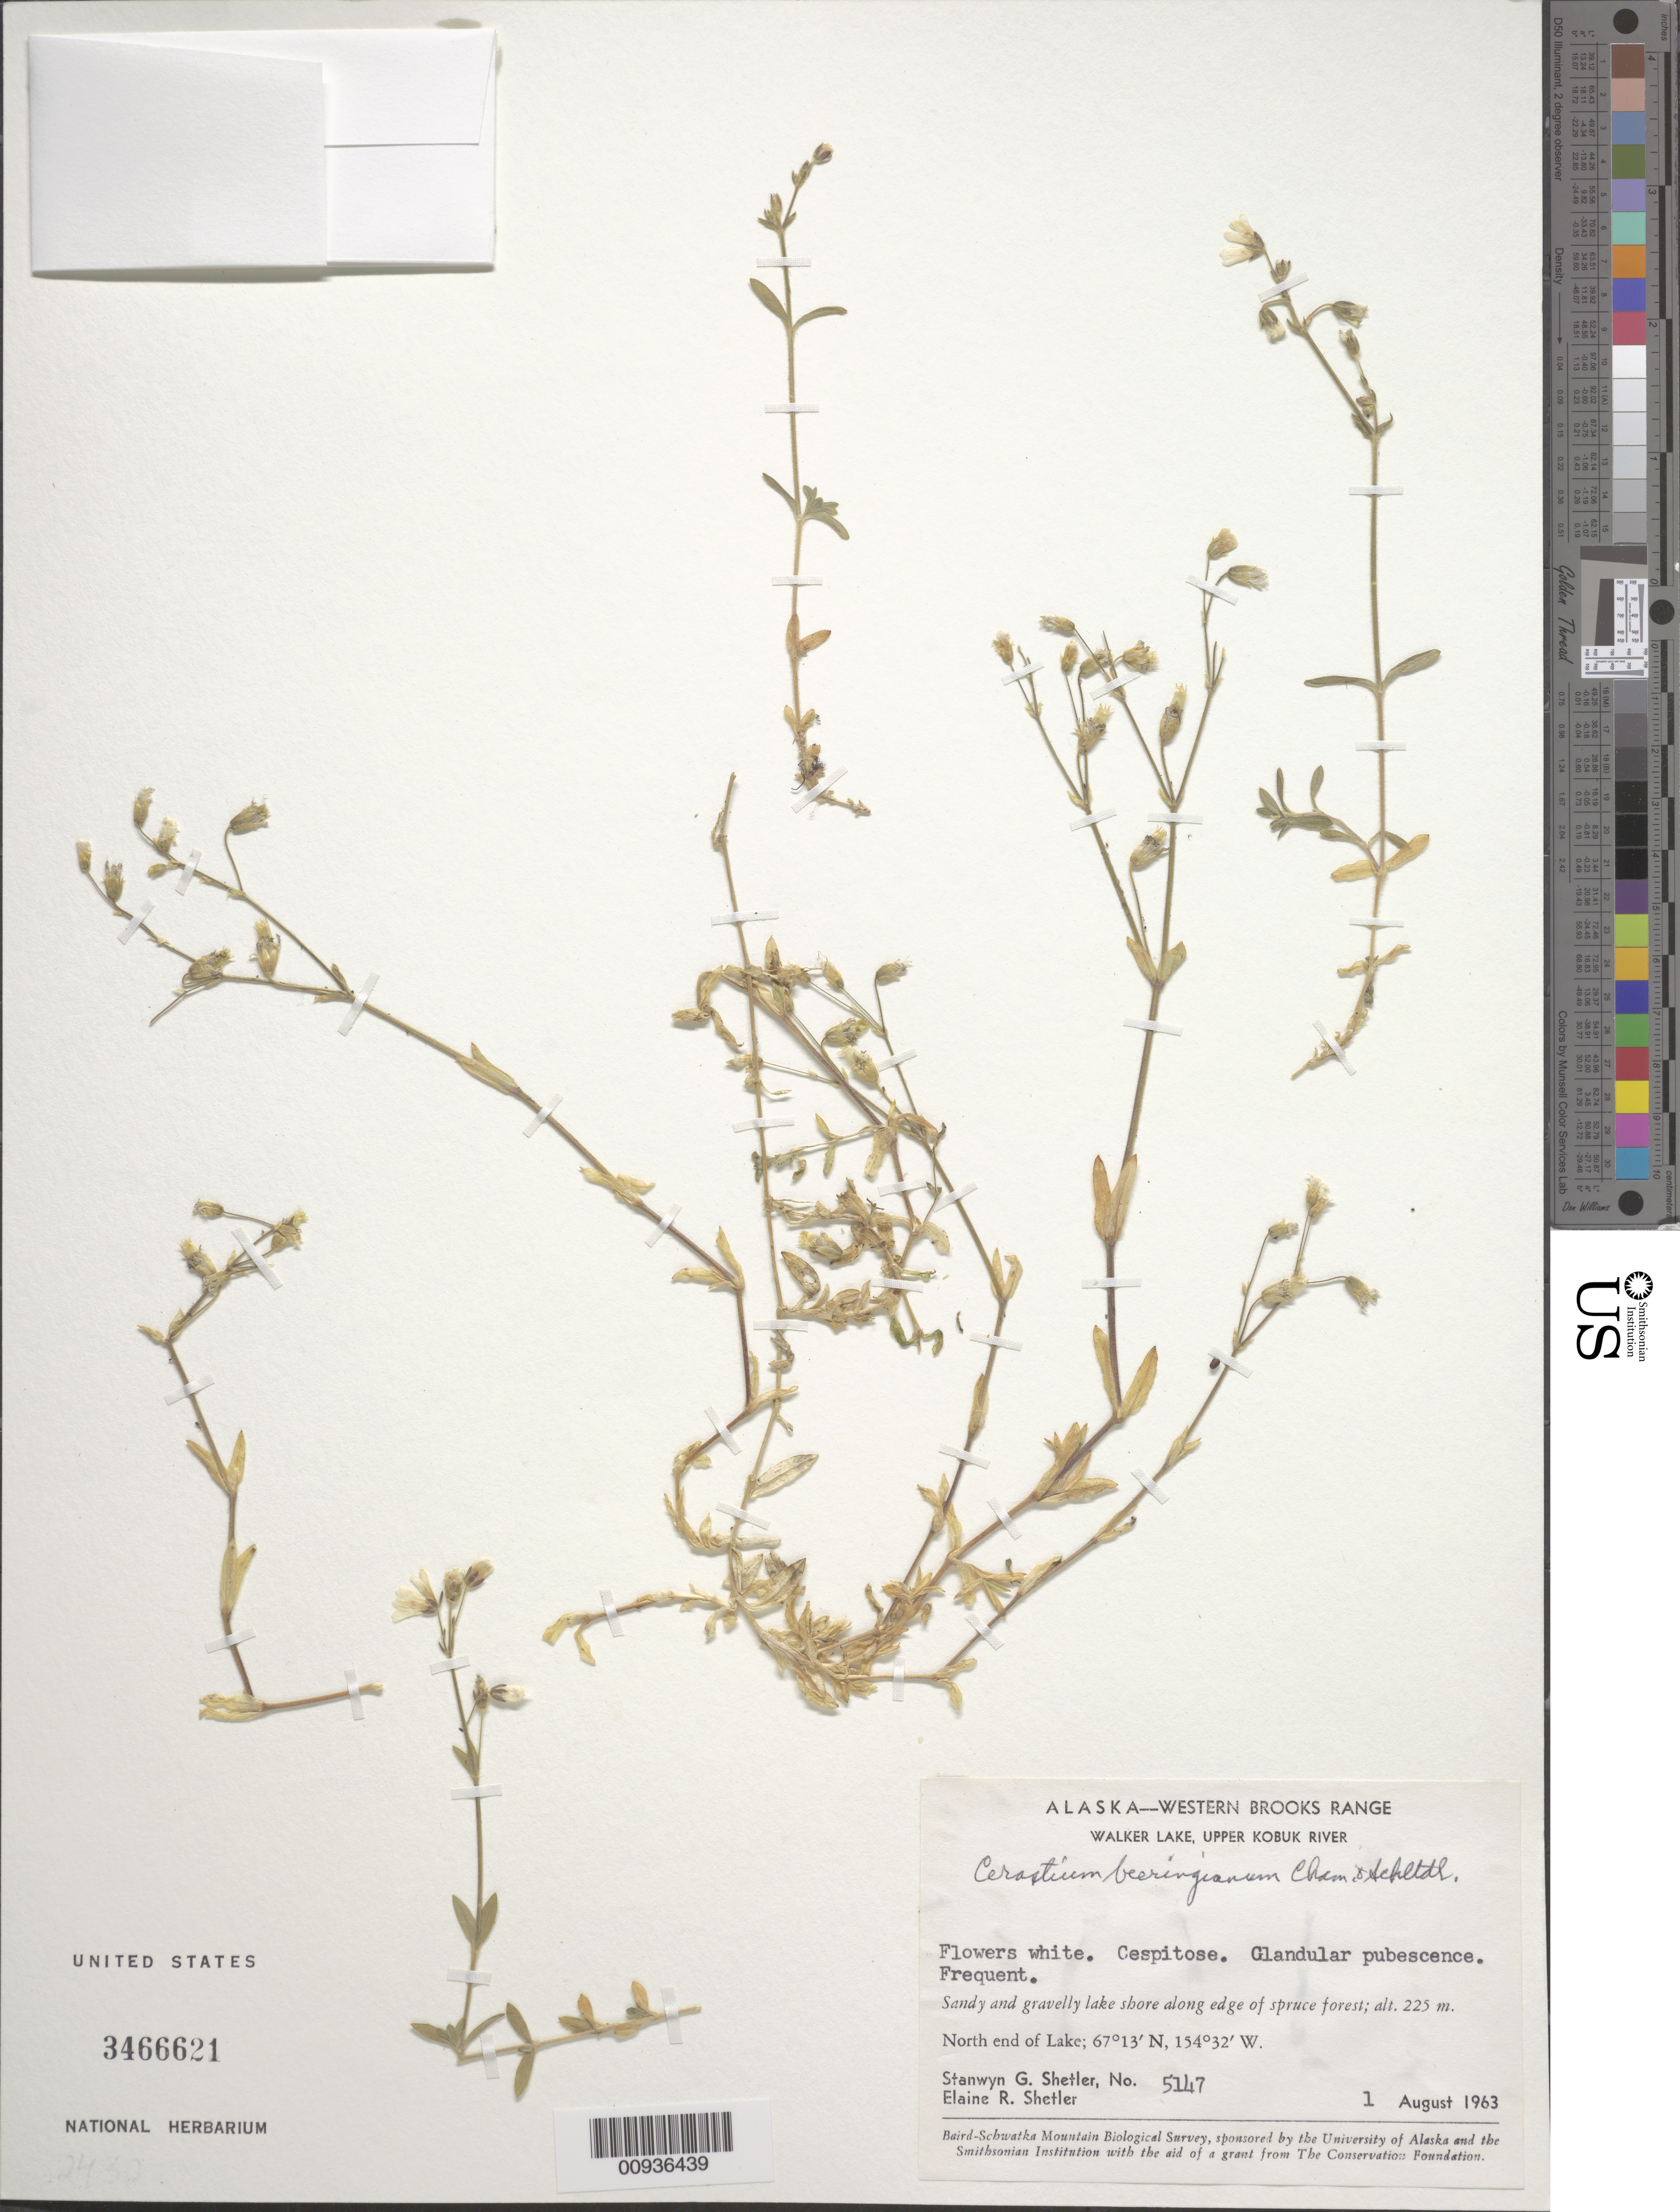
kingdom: Plantae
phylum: Tracheophyta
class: Magnoliopsida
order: Caryophyllales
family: Caryophyllaceae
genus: Cerastium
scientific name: Cerastium beeringianum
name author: Cham. & Schltdl.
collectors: S. Shetler & E. R. Shetler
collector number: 5147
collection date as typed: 01 Aug 1963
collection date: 1963-08-01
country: United States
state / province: Alaska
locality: North end of Walker Lake. Western Brooks Range, Upper Kobuk River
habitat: Sandy and gravelly lake shore along edge of spruce forest.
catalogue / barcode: US 3466621